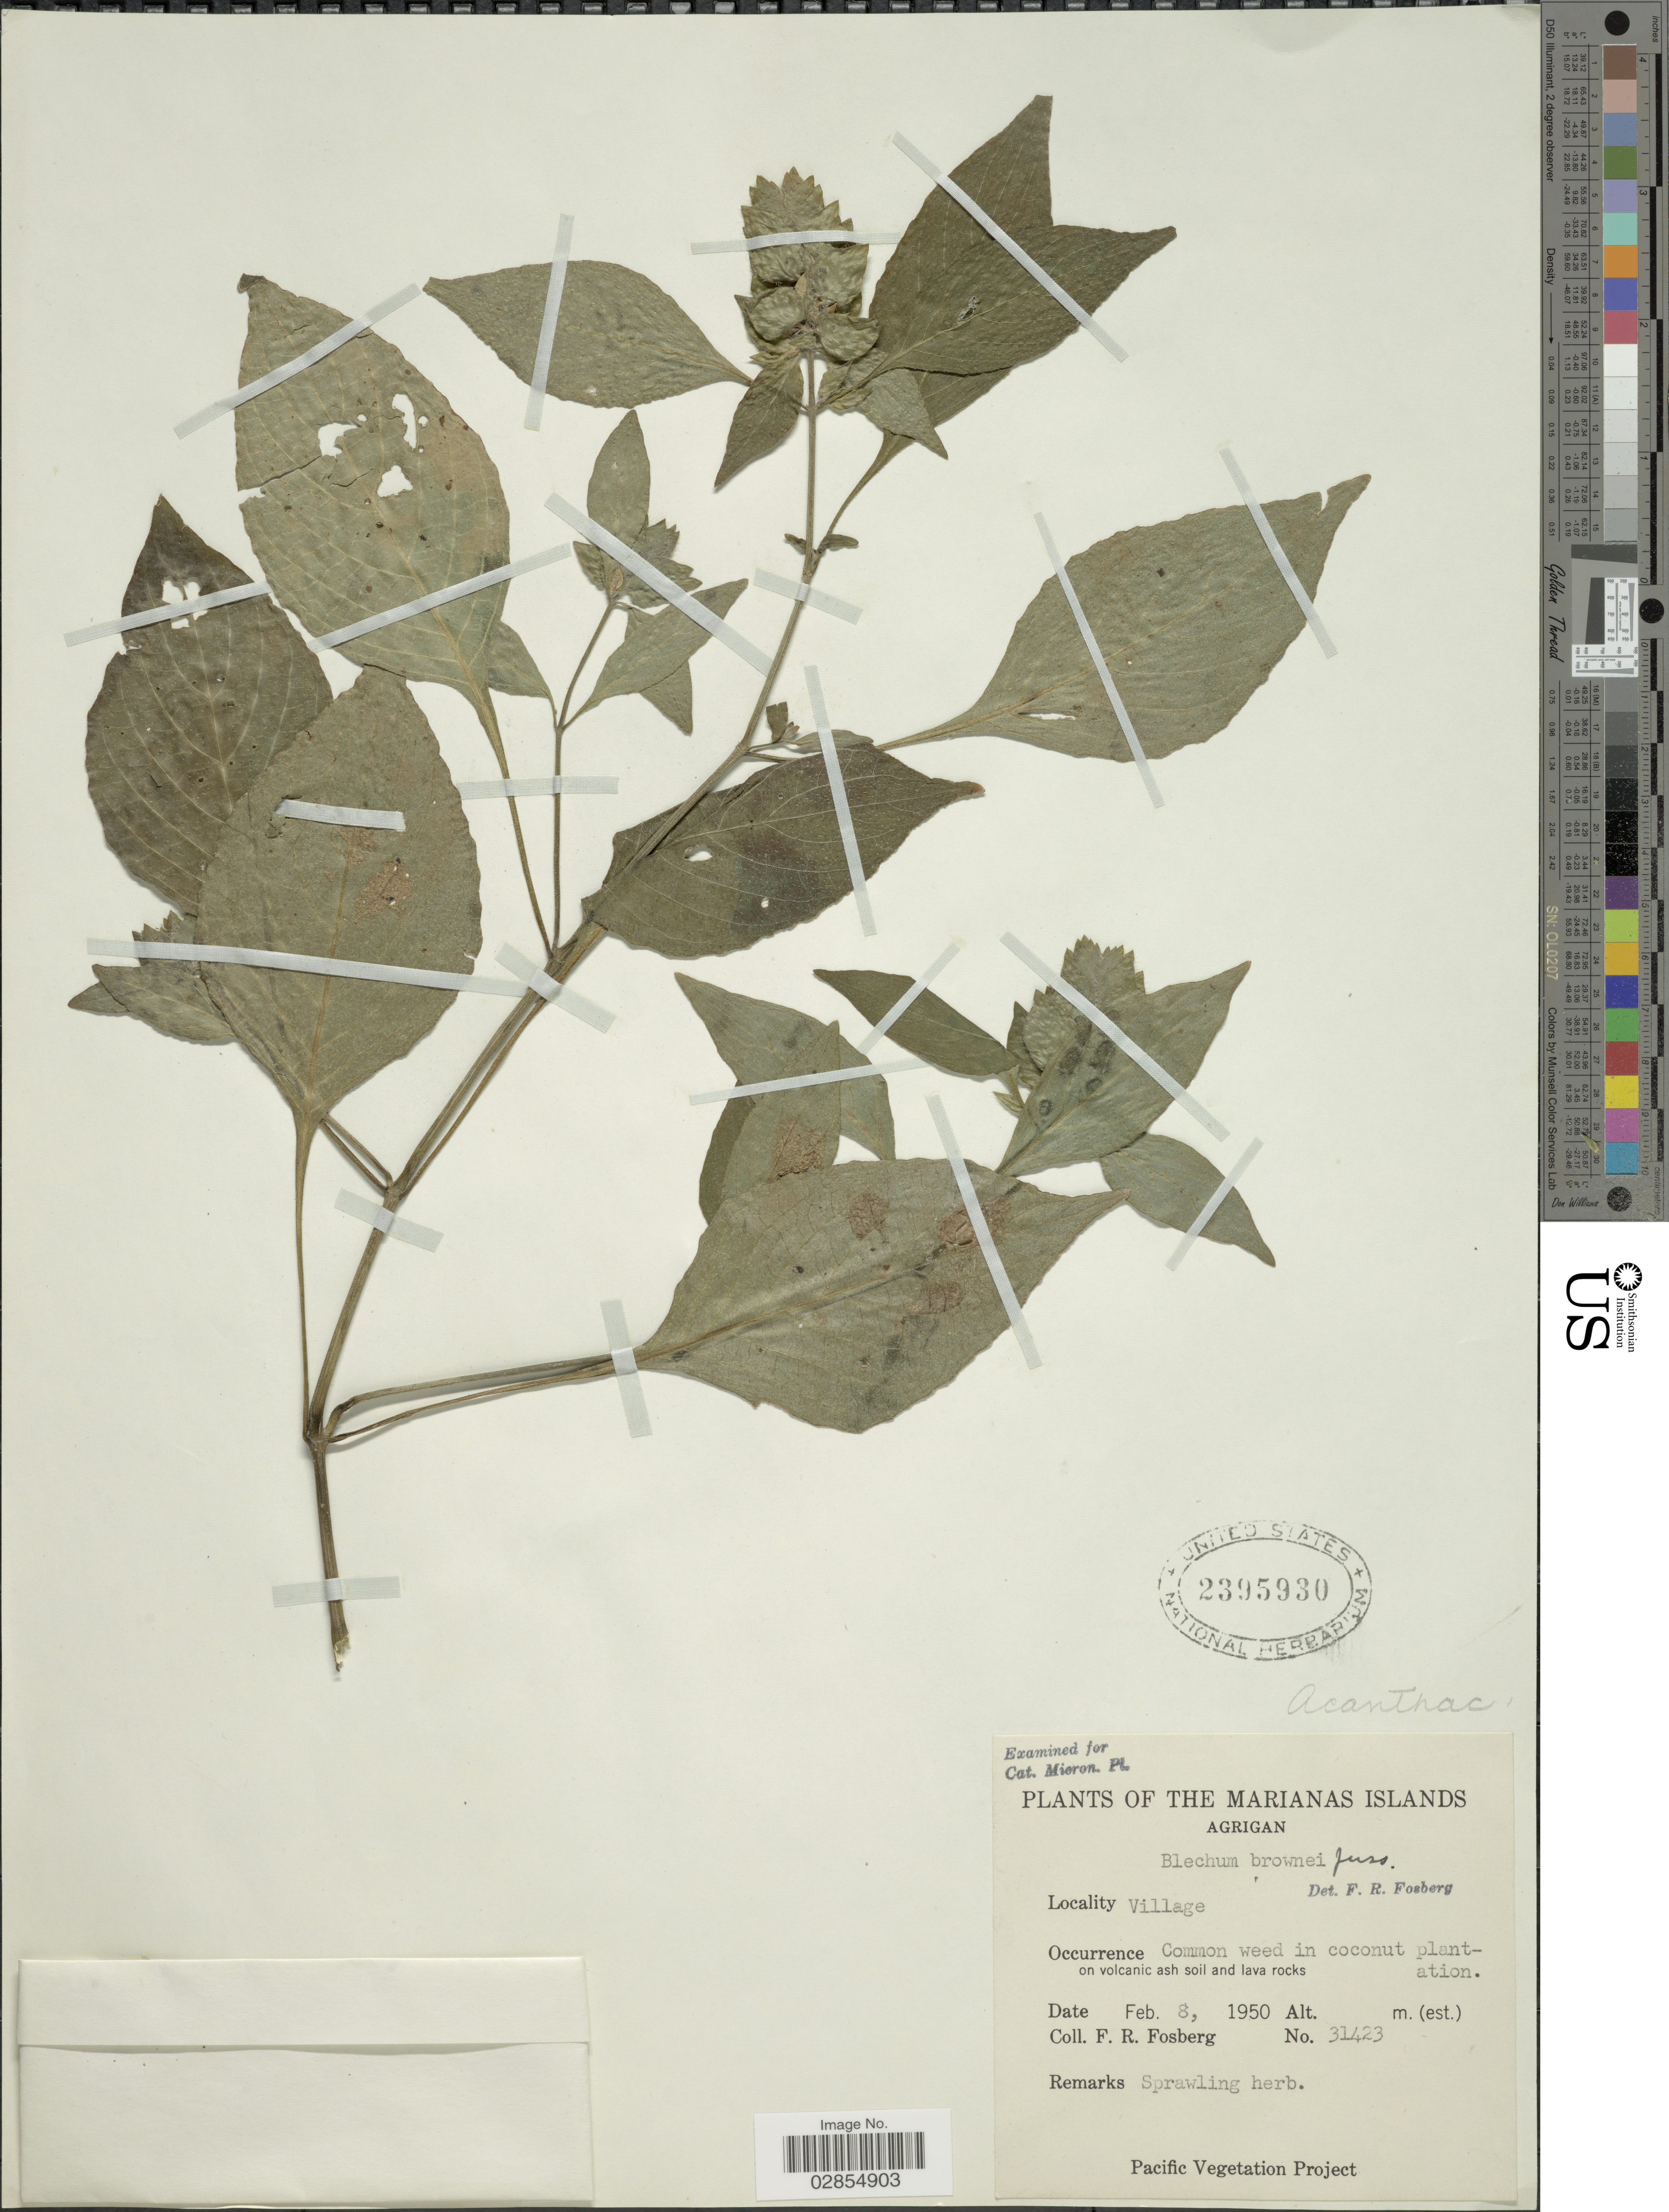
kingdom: Plantae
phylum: Tracheophyta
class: Magnoliopsida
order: Lamiales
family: Acanthaceae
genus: Blechum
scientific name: Blechum pyramidatum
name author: (Lam.) Urb.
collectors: F. R. Fosberg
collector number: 31423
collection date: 1950-02-08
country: Northern Mariana Islands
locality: Marianas Islands. Agrigan. Village.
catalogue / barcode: US 2395930